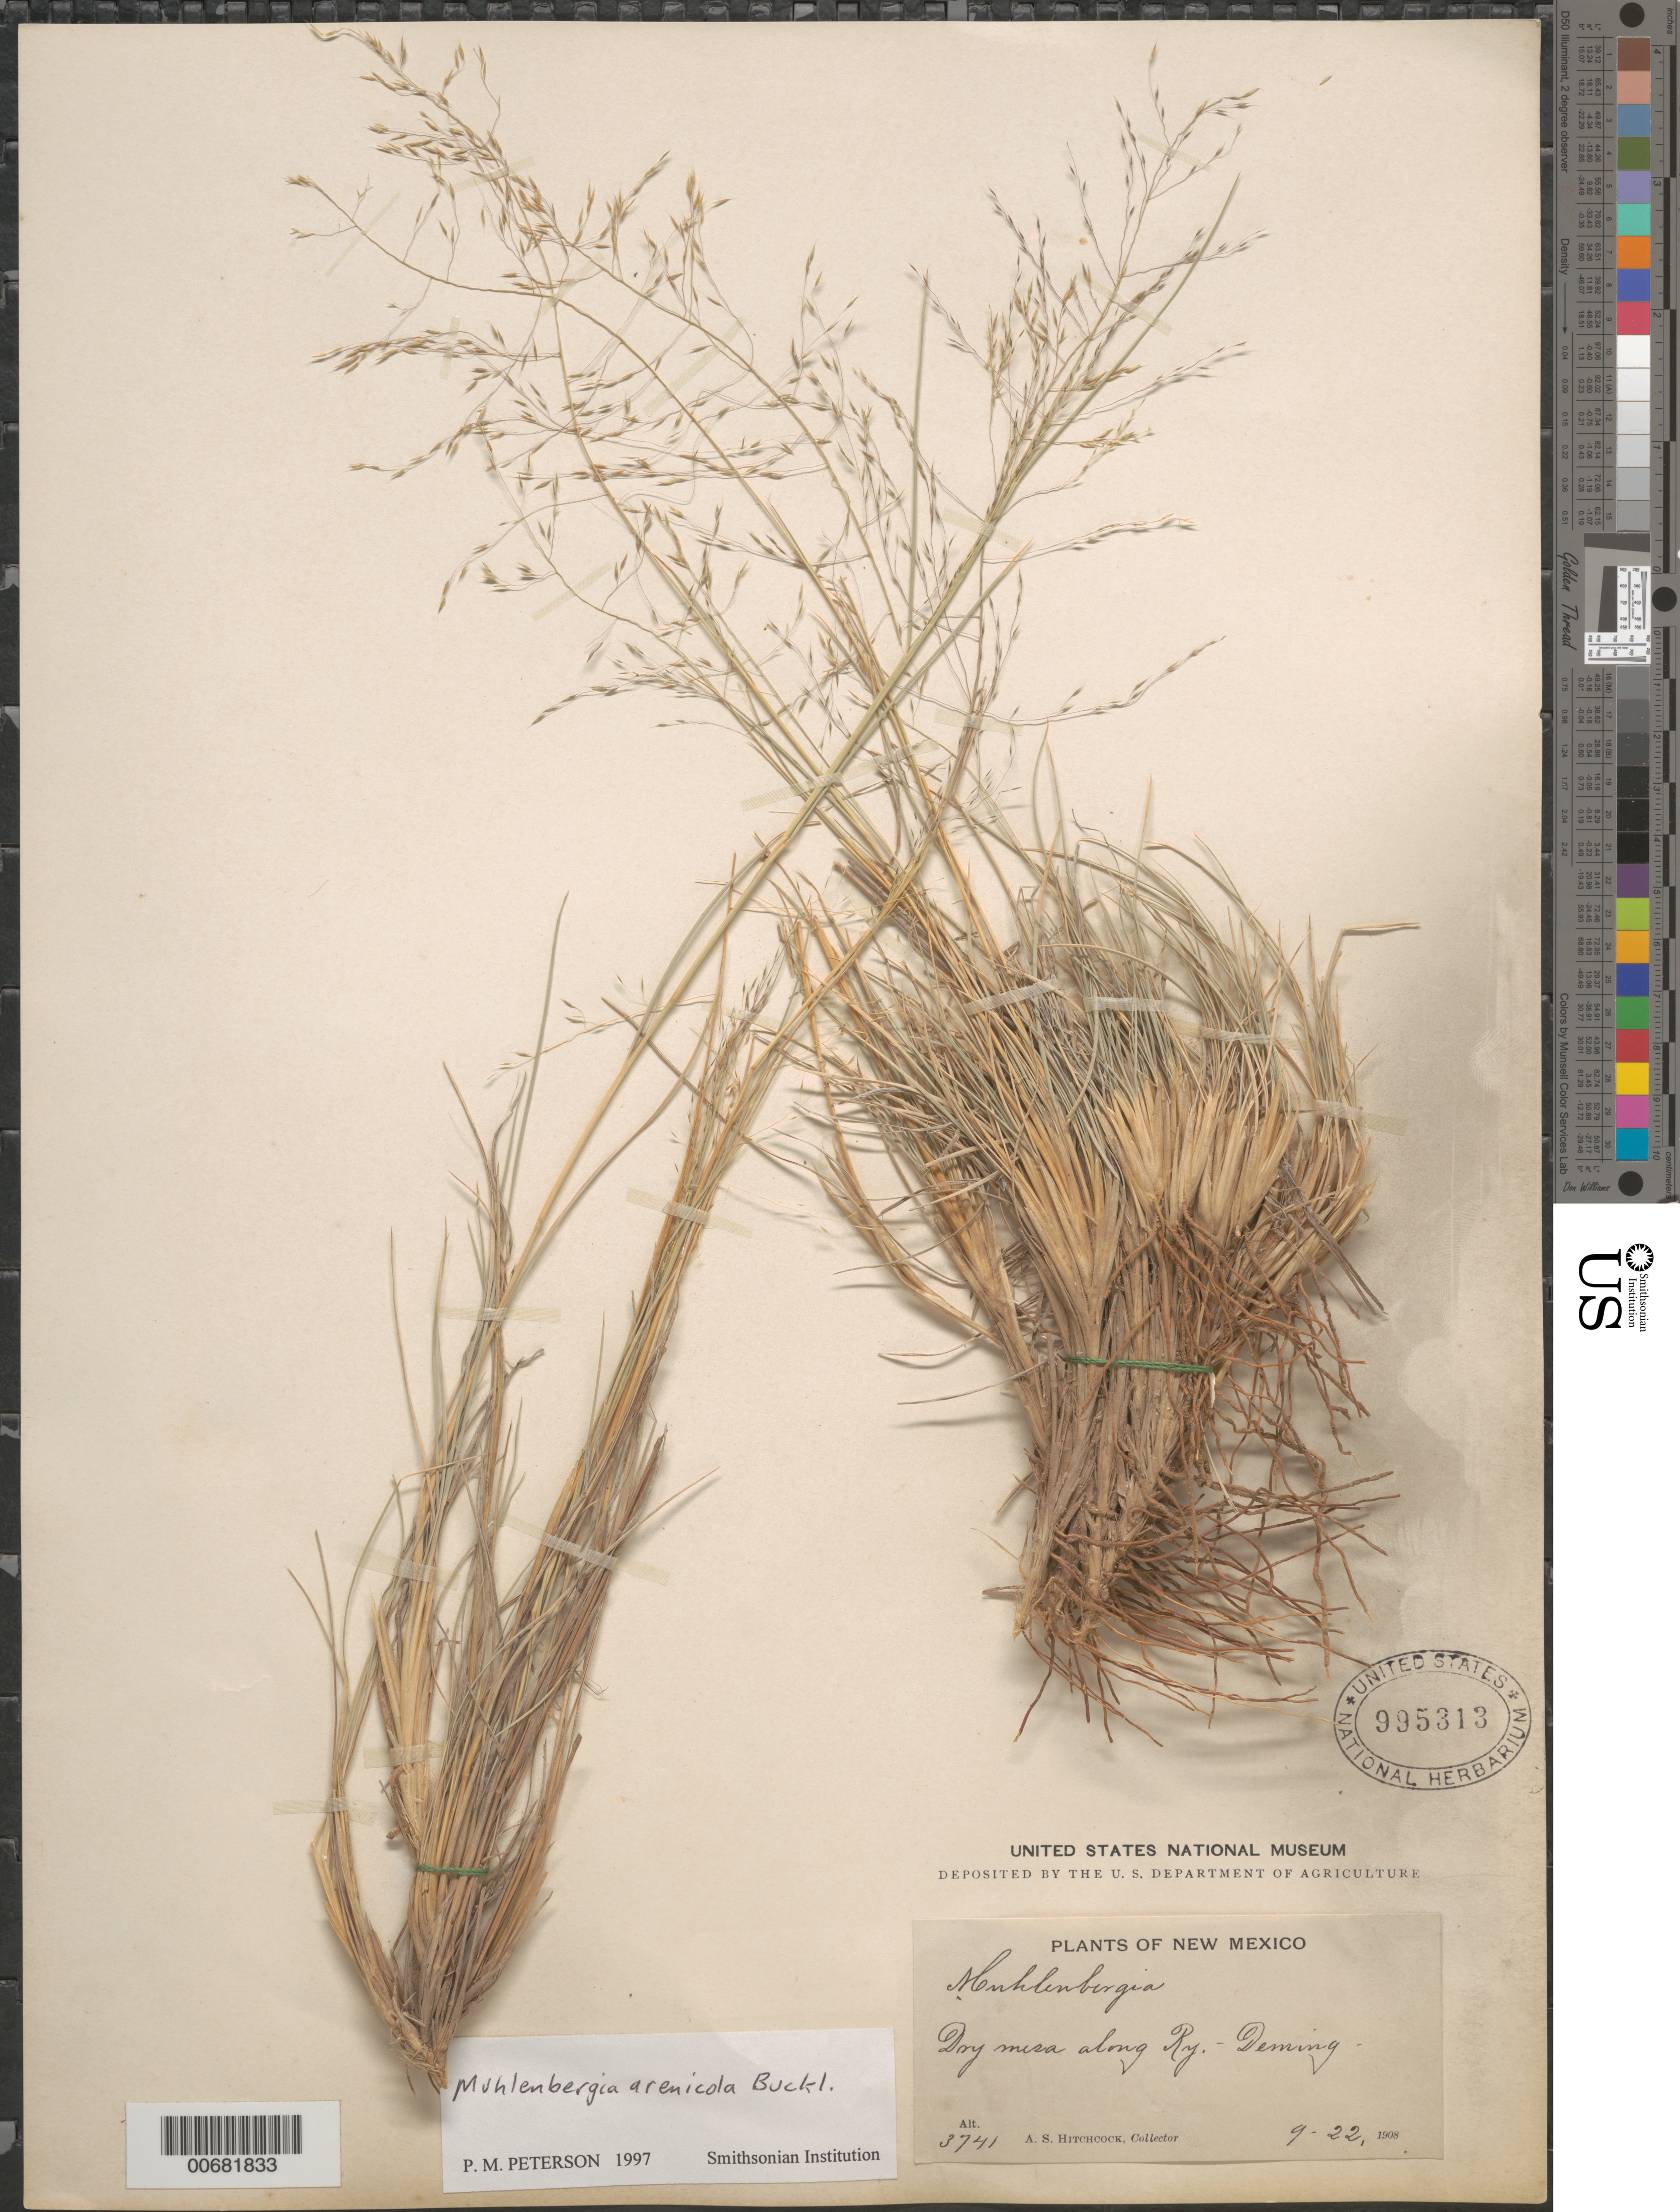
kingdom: Plantae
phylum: Tracheophyta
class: Liliopsida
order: Poales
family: Poaceae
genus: Muhlenbergia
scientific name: Muhlenbergia arenicola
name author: Buckley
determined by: Peterson, Paul M., (BOT), Smithsonian Institution - National Museum of Natural History (UNITED STATES)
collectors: A. S. Hitchcock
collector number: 3741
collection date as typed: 22 Sep 1908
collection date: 1908-09-22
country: United States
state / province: New Mexico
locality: Along Ry.- Deming.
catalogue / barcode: US 995313